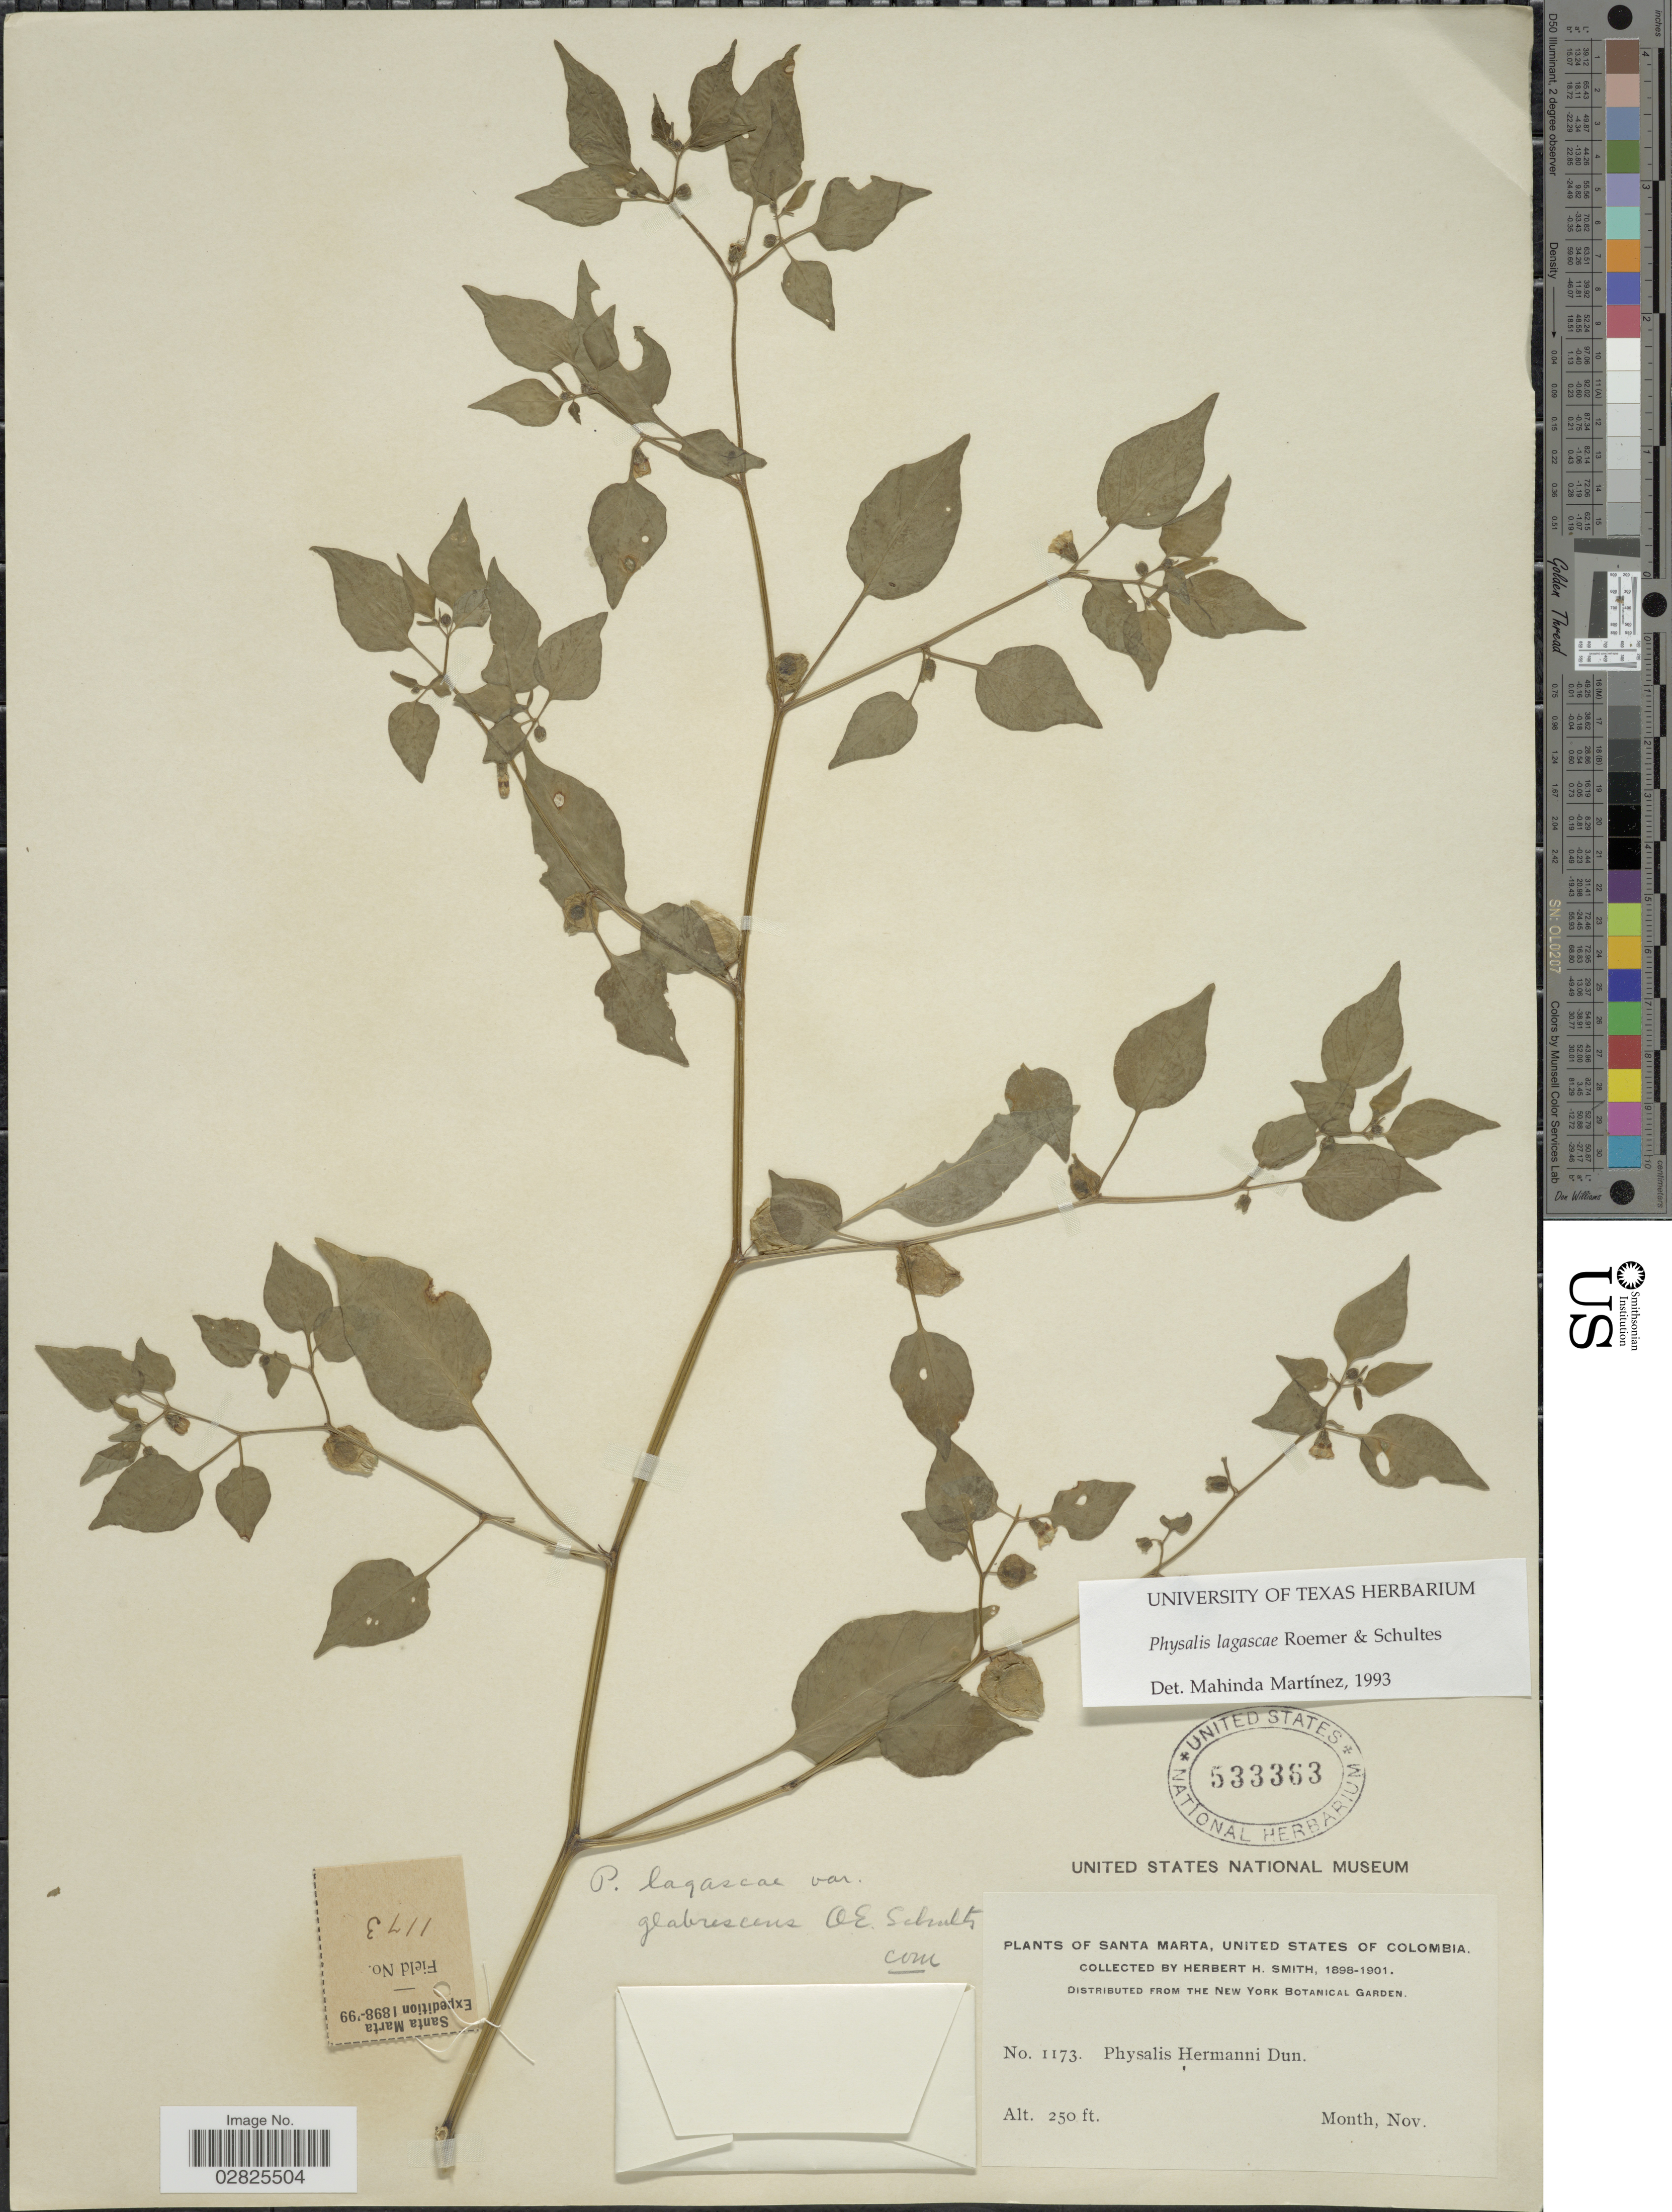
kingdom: Plantae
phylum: Tracheophyta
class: Magnoliopsida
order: Solanales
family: Solanaceae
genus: Physalis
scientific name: Physalis lagascae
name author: Roem. & Schult.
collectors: Herbert H. Smith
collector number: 1173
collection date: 1898-11/1901-11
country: Colombia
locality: Santa Marta, United States of Colombia.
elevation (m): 76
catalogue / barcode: US 533363